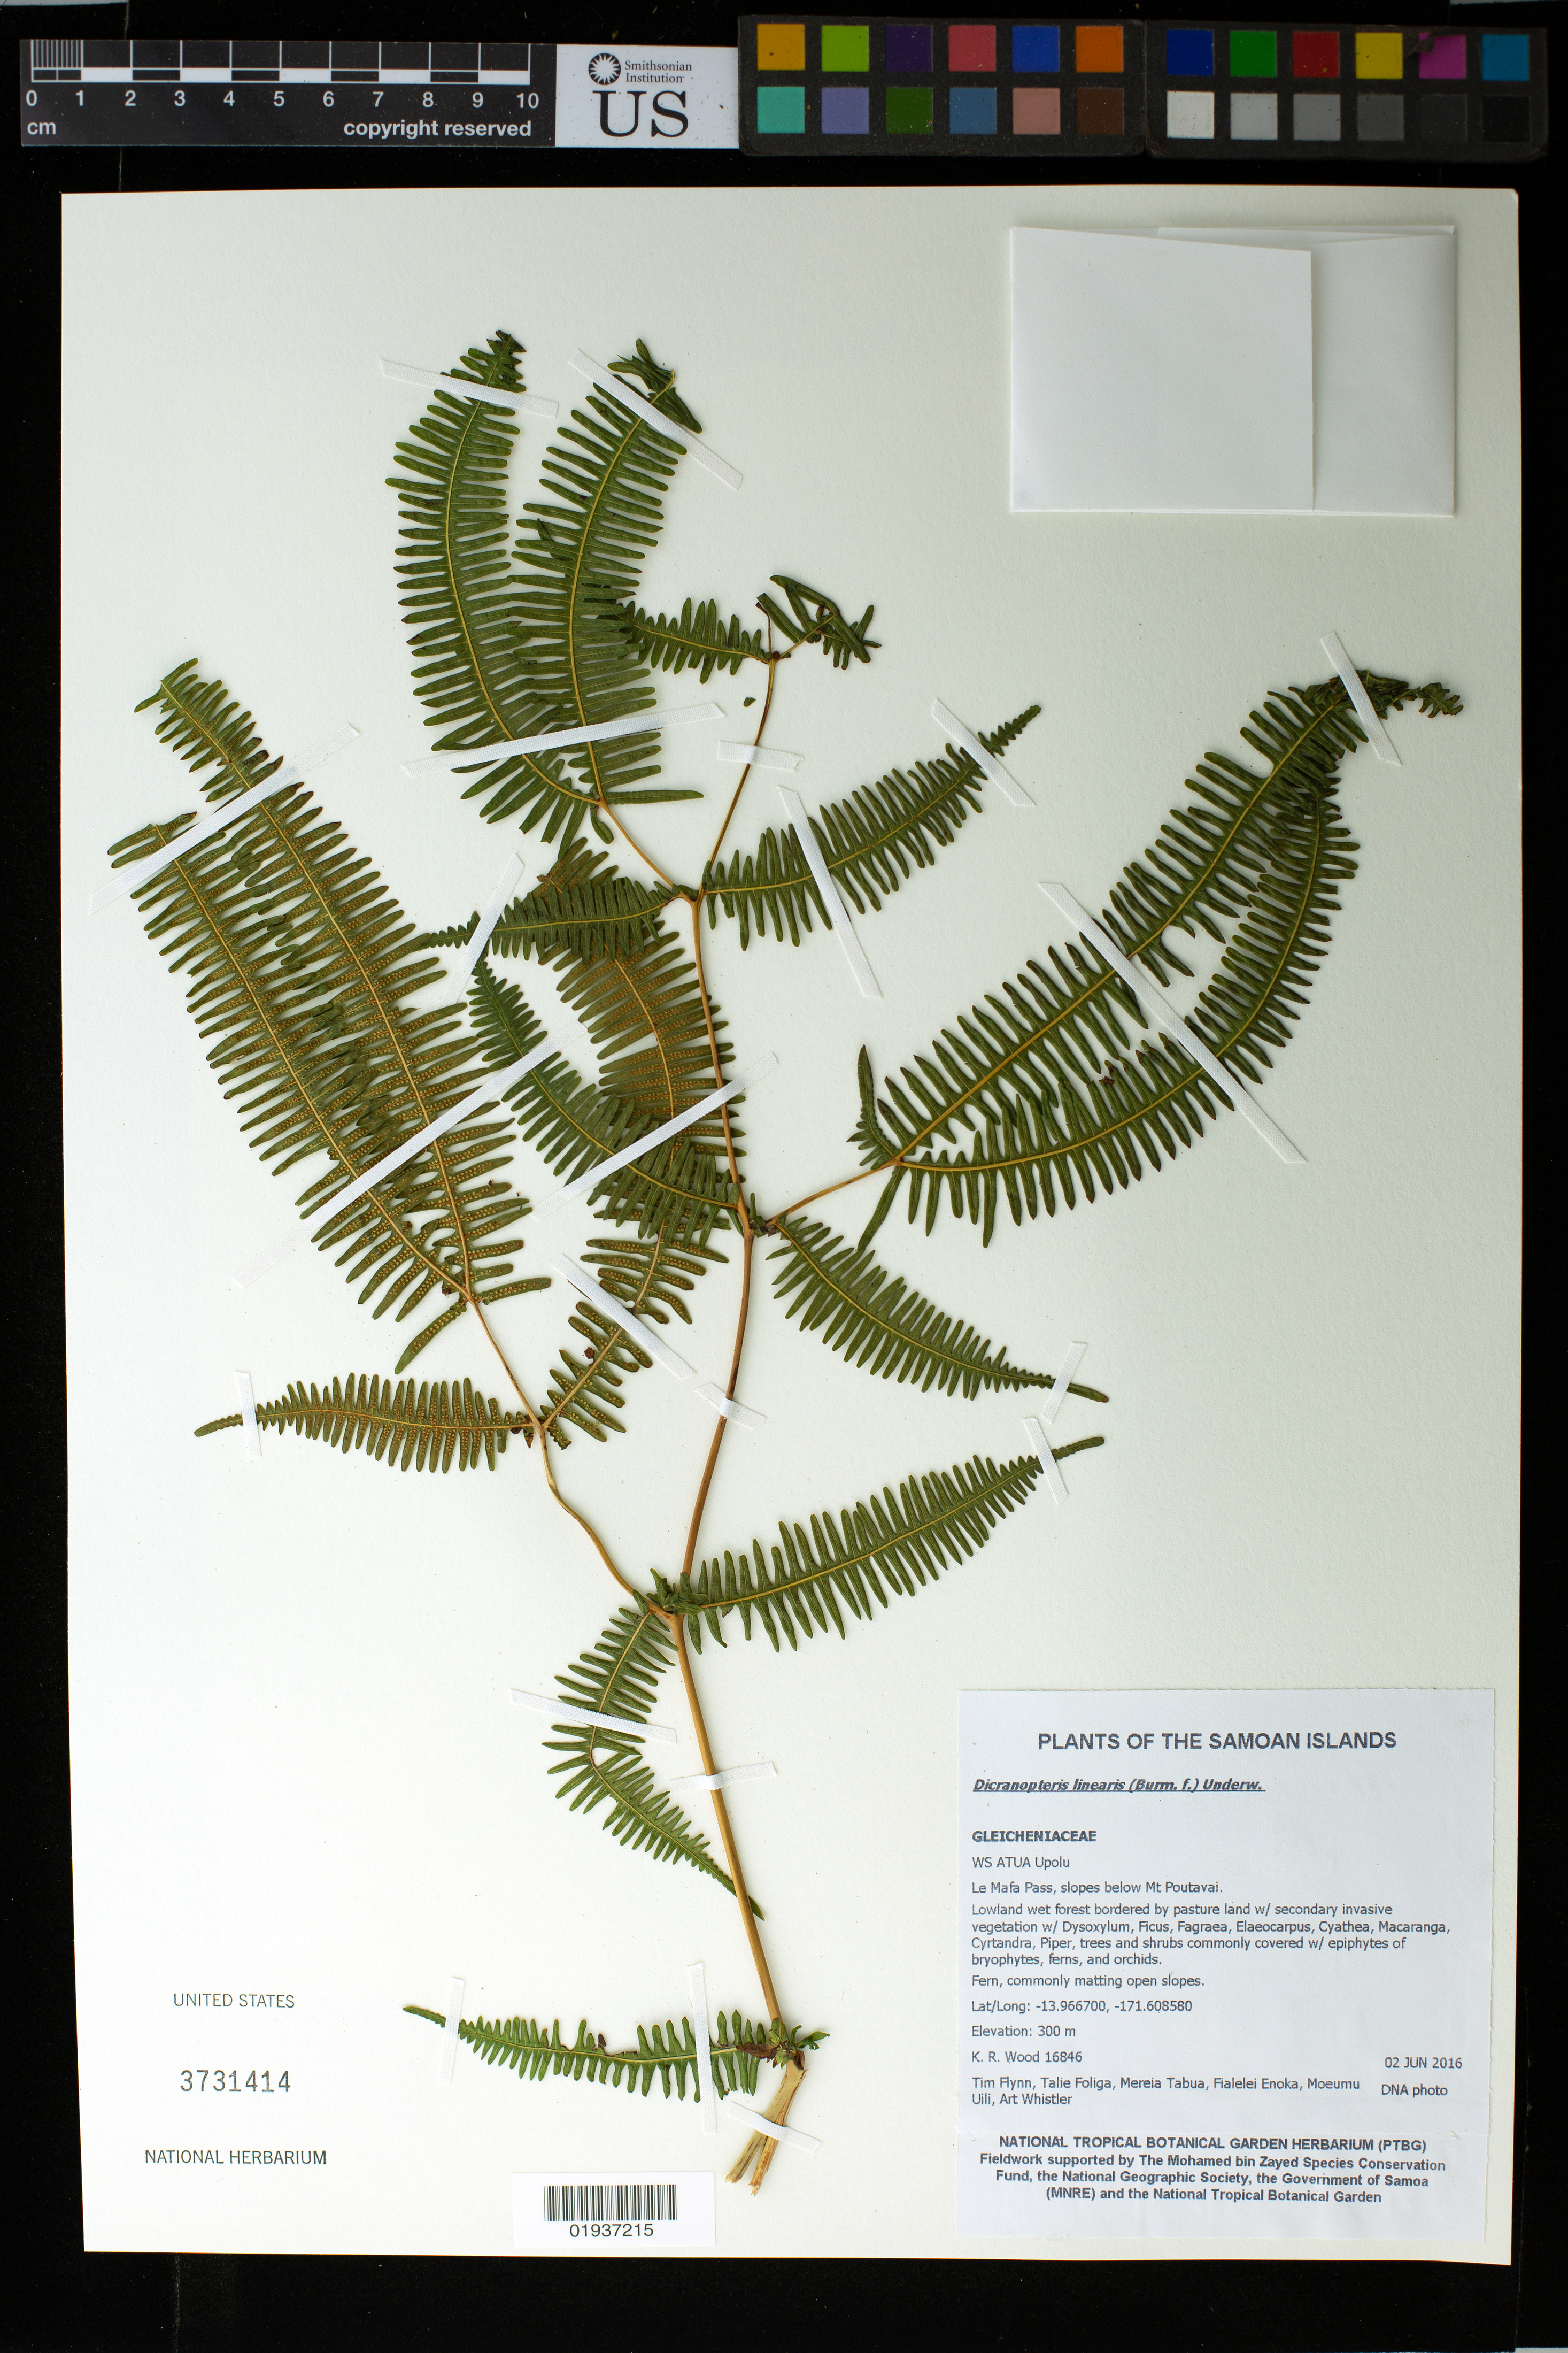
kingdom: Plantae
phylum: Tracheophyta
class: Polypodiopsida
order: Gleicheniales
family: Gleicheniaceae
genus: Dicranopteris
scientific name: Dicranopteris linearis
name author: (Burm. f.) Underw.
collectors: K. R. Wood, T. W. Flynn, T. Foliga, M. Tabua, F. Enoka, M. Uili & A. Whistler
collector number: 16846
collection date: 2016-06-02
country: Samoa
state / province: Atua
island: Upolu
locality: Upolu, Le Mafa Pass, slopes below Mt. Poutavai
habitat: Lowland wet forest bordered by pasture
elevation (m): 300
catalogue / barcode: US 3731414